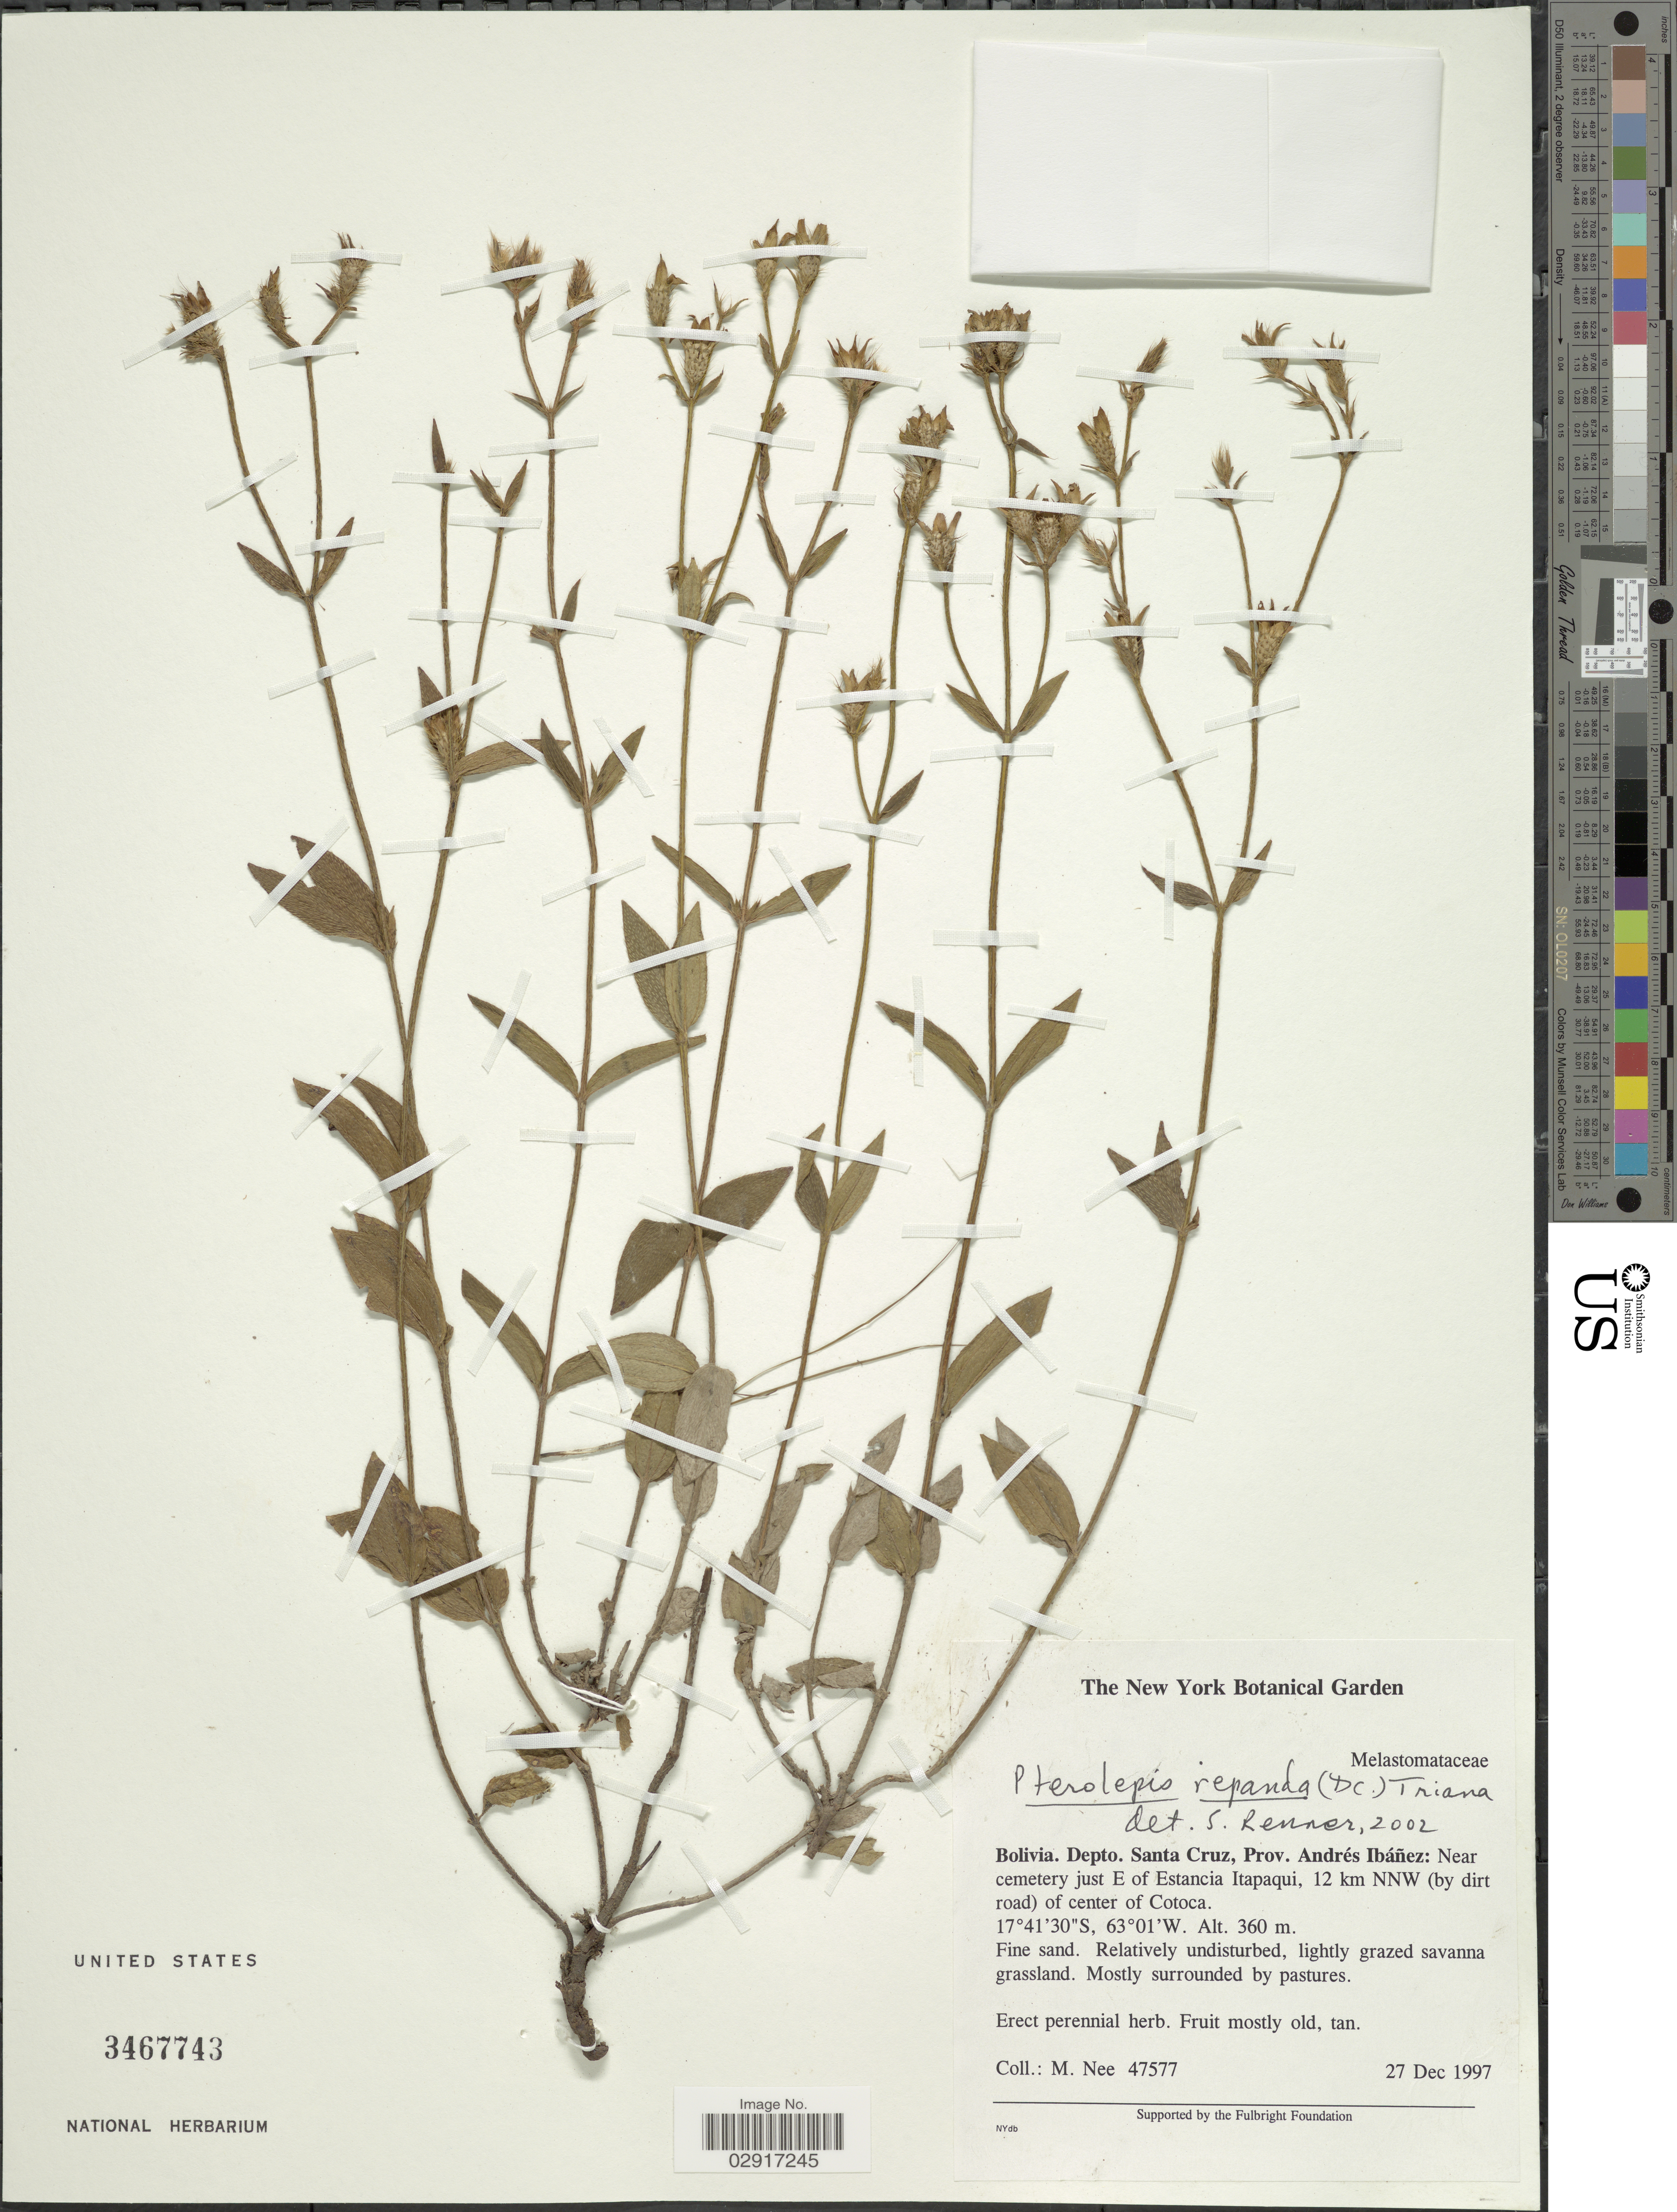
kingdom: Plantae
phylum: Tracheophyta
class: Magnoliopsida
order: Myrtales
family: Melastomataceae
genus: Pterolepis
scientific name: Pterolepis repanda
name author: (DC.) Triana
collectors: M. Nee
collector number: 47577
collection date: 1997-12-27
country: Bolivia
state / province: Santa Cruz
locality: Depto. Santa Cruz, Prov. Andrés Ibáñez: Near cemetery just E of Estancia Itapaqui, 12 km NNW (by dirt road) of center of Cotoca.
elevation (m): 360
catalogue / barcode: US 3467743